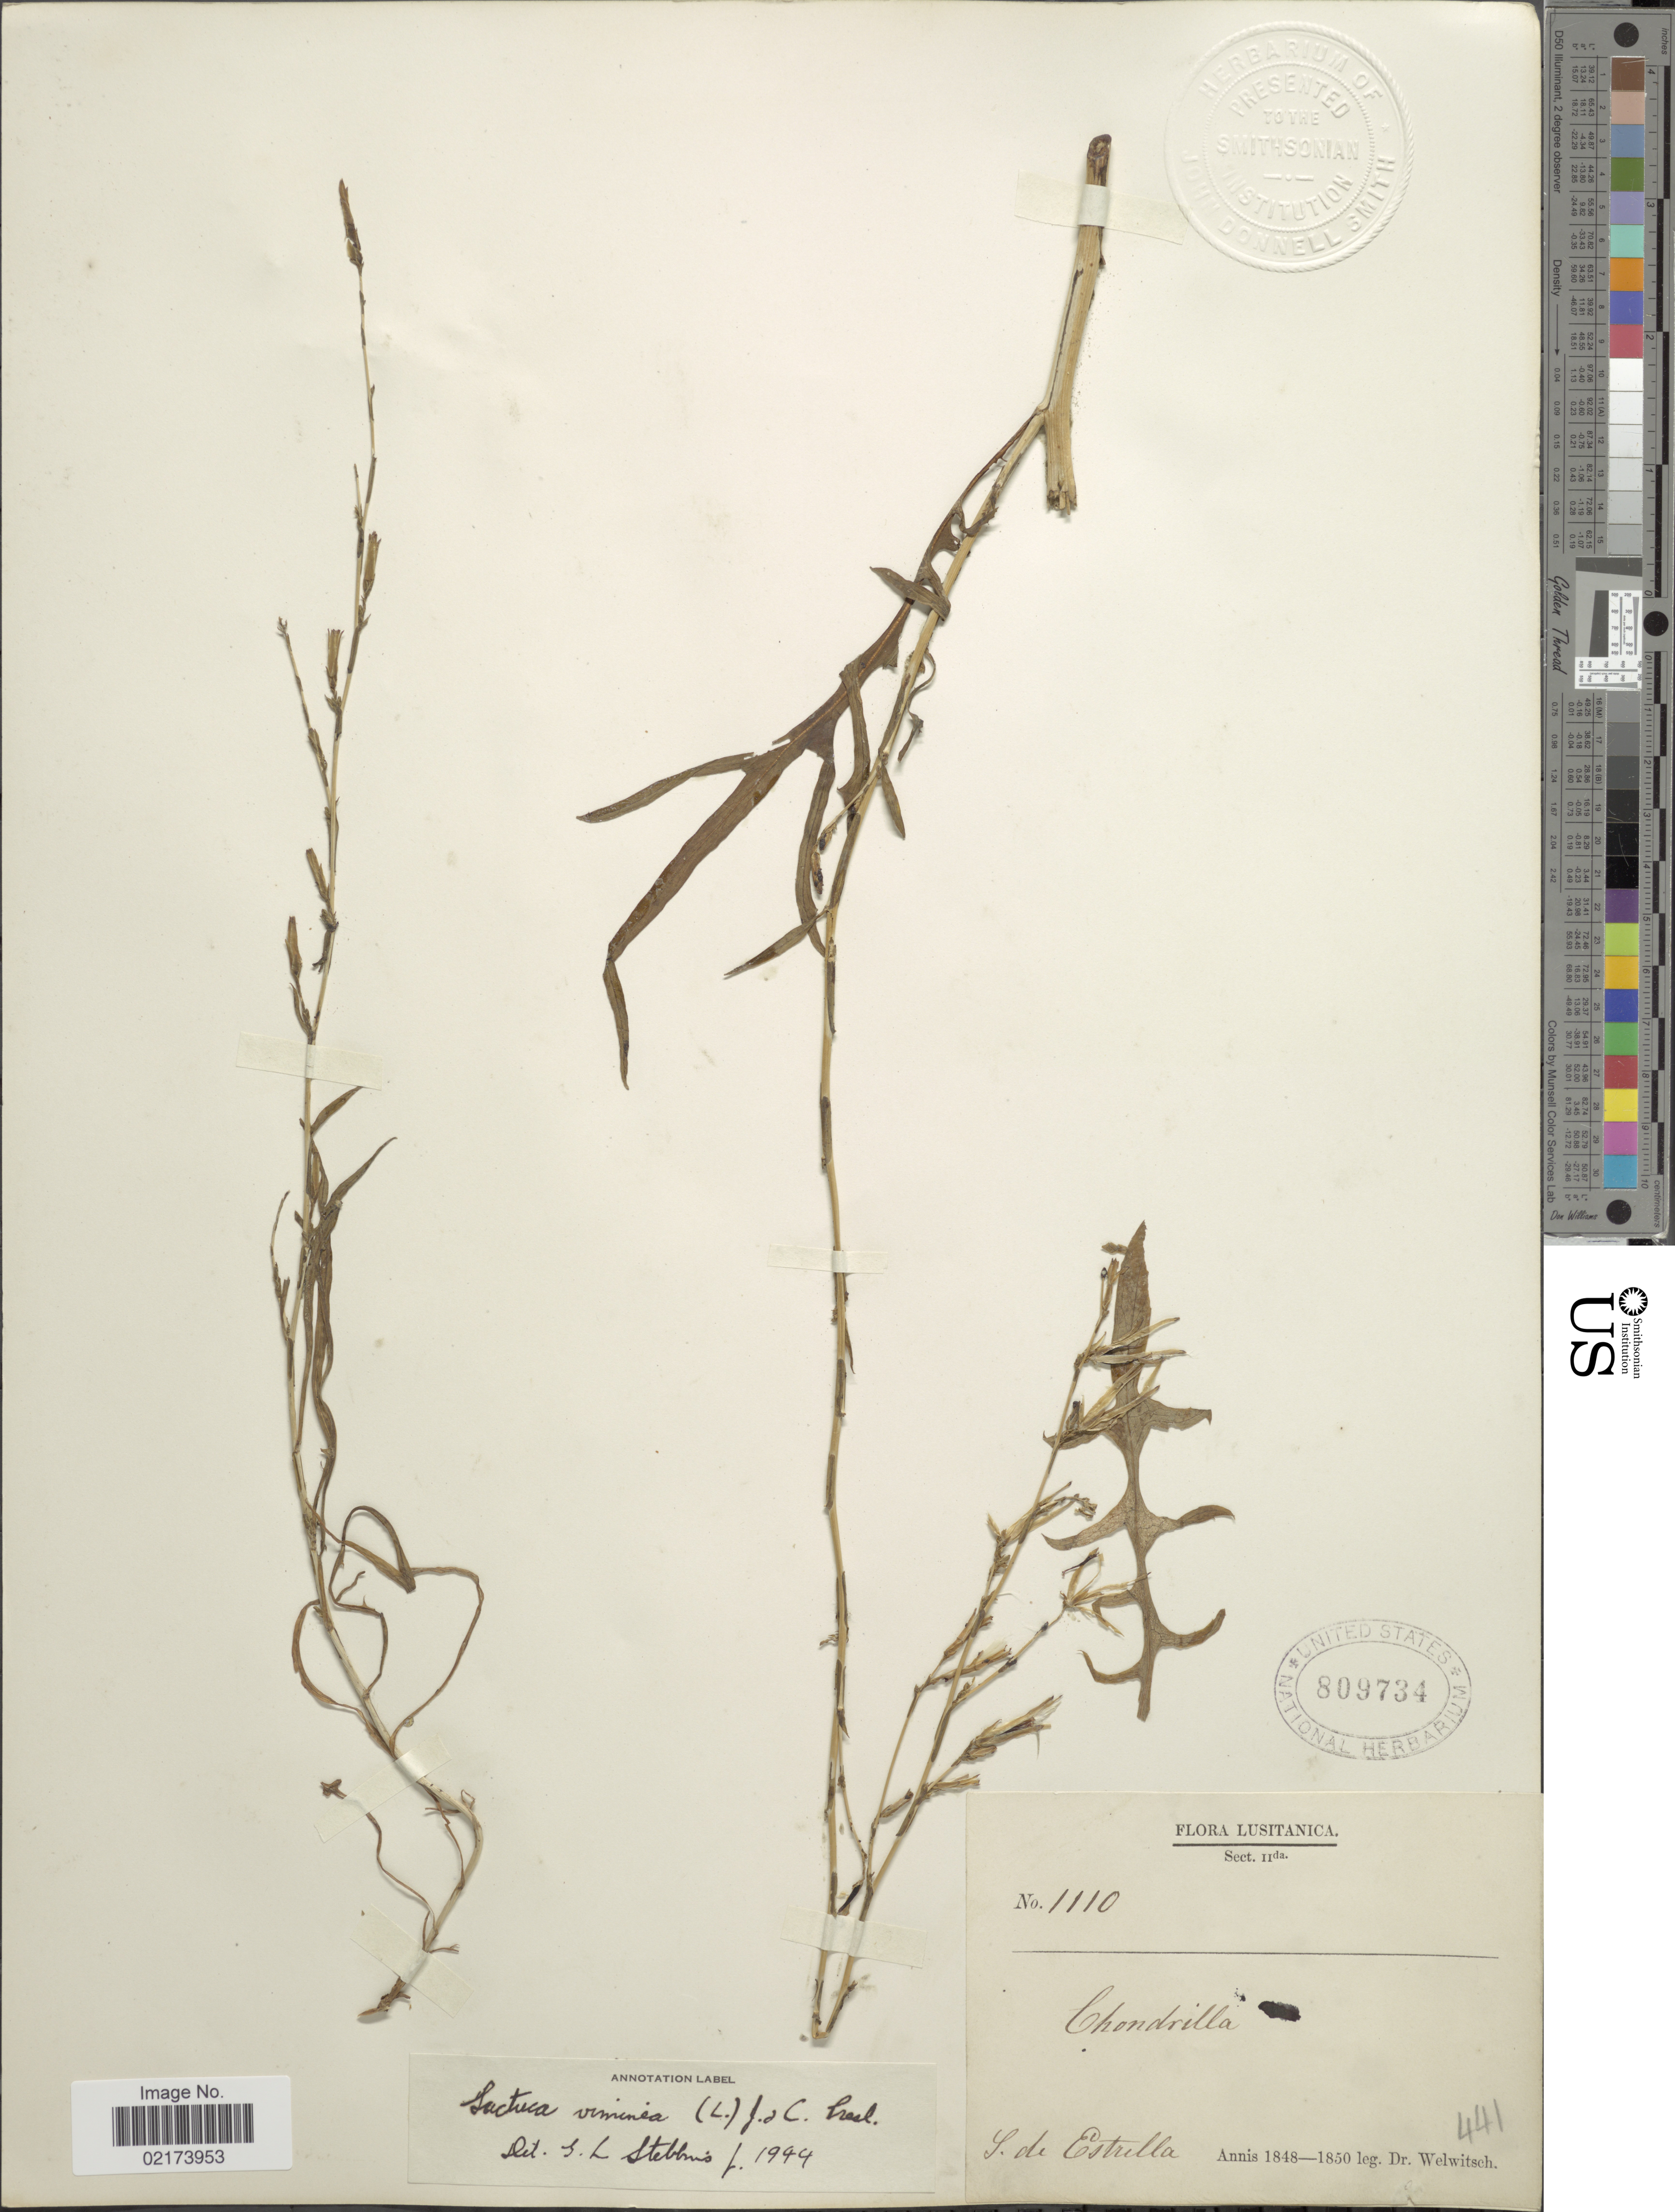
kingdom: Plantae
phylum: Tracheophyta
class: Magnoliopsida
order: Asterales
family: Asteraceae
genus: Lactuca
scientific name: Lactuca viminea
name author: (L.) J. Presl & C. Presl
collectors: -. Welwitsch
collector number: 1110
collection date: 1848/1850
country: Portugal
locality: Lusitanica, S. de Estrella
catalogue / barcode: US 809734